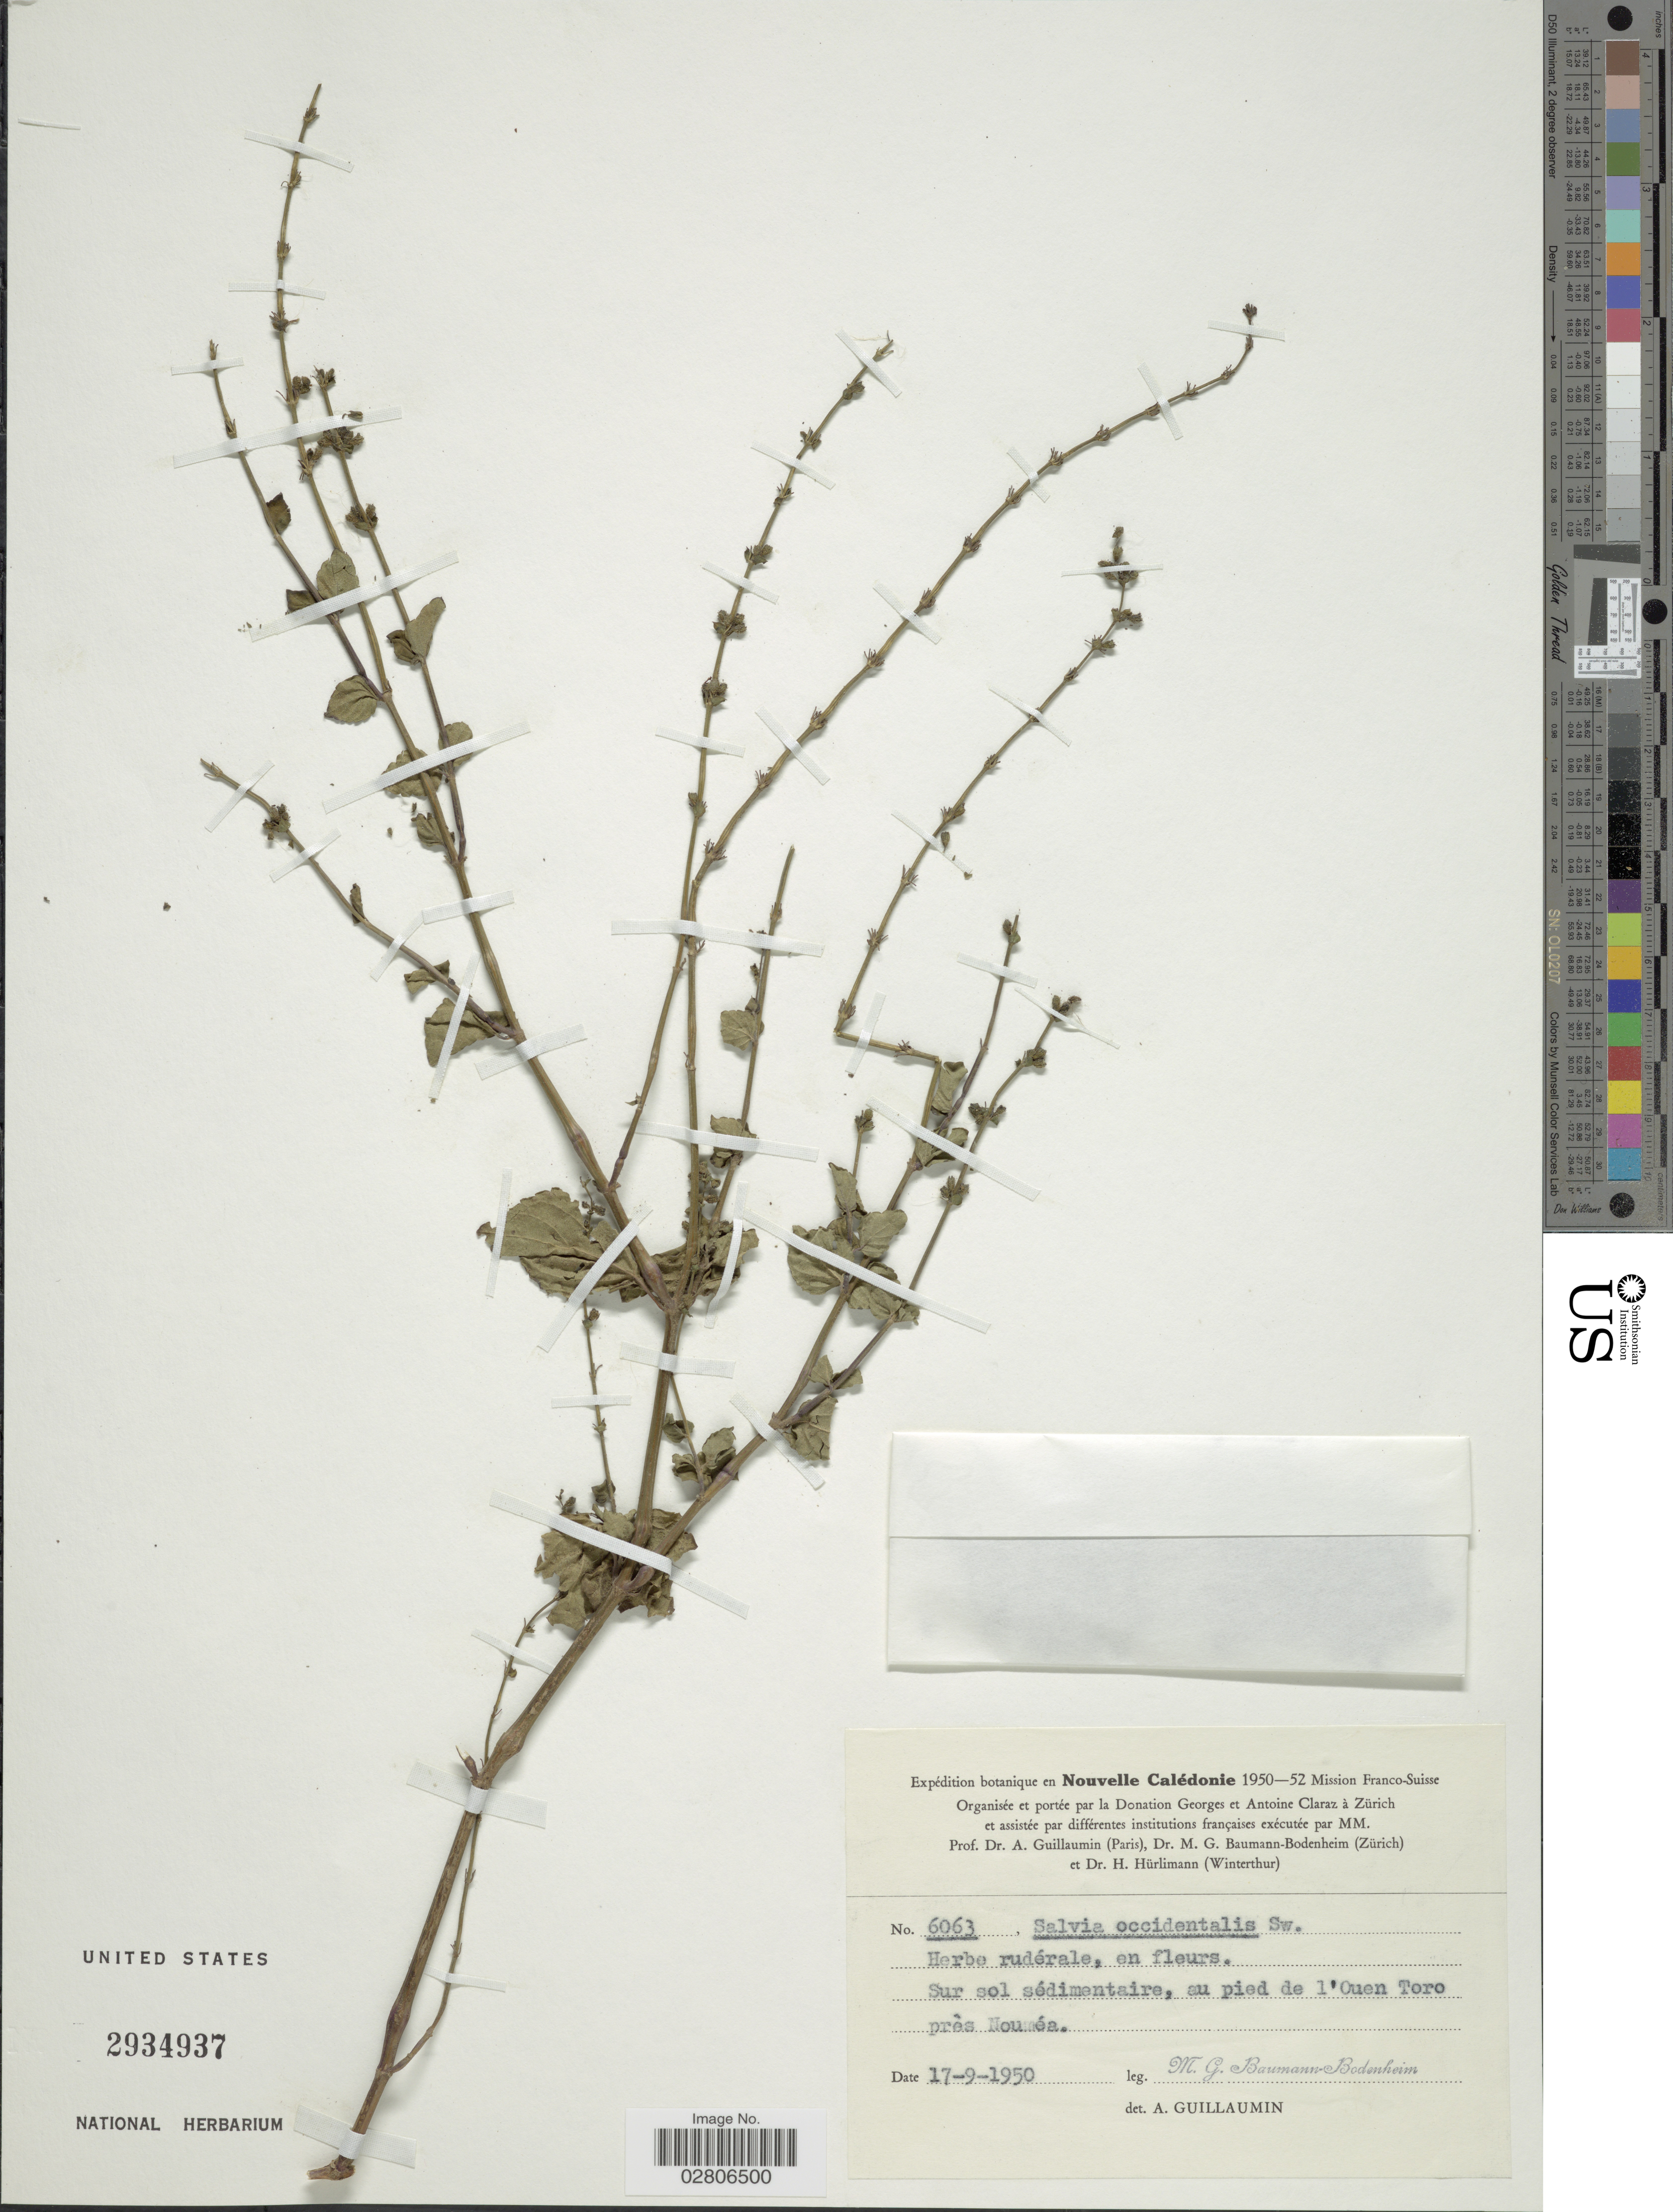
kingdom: Plantae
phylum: Tracheophyta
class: Magnoliopsida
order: Lamiales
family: Lamiaceae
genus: Salvia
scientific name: Salvia occidentalis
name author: Sw.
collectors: M. G. Baumann-Bodenheim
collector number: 6063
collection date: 1950-09-17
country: New Caledonia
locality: En Nouvelle Calédonie. Sur sol sédimentaire, au pied de l'Ouen Toro près Nouméa.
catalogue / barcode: US 2934937